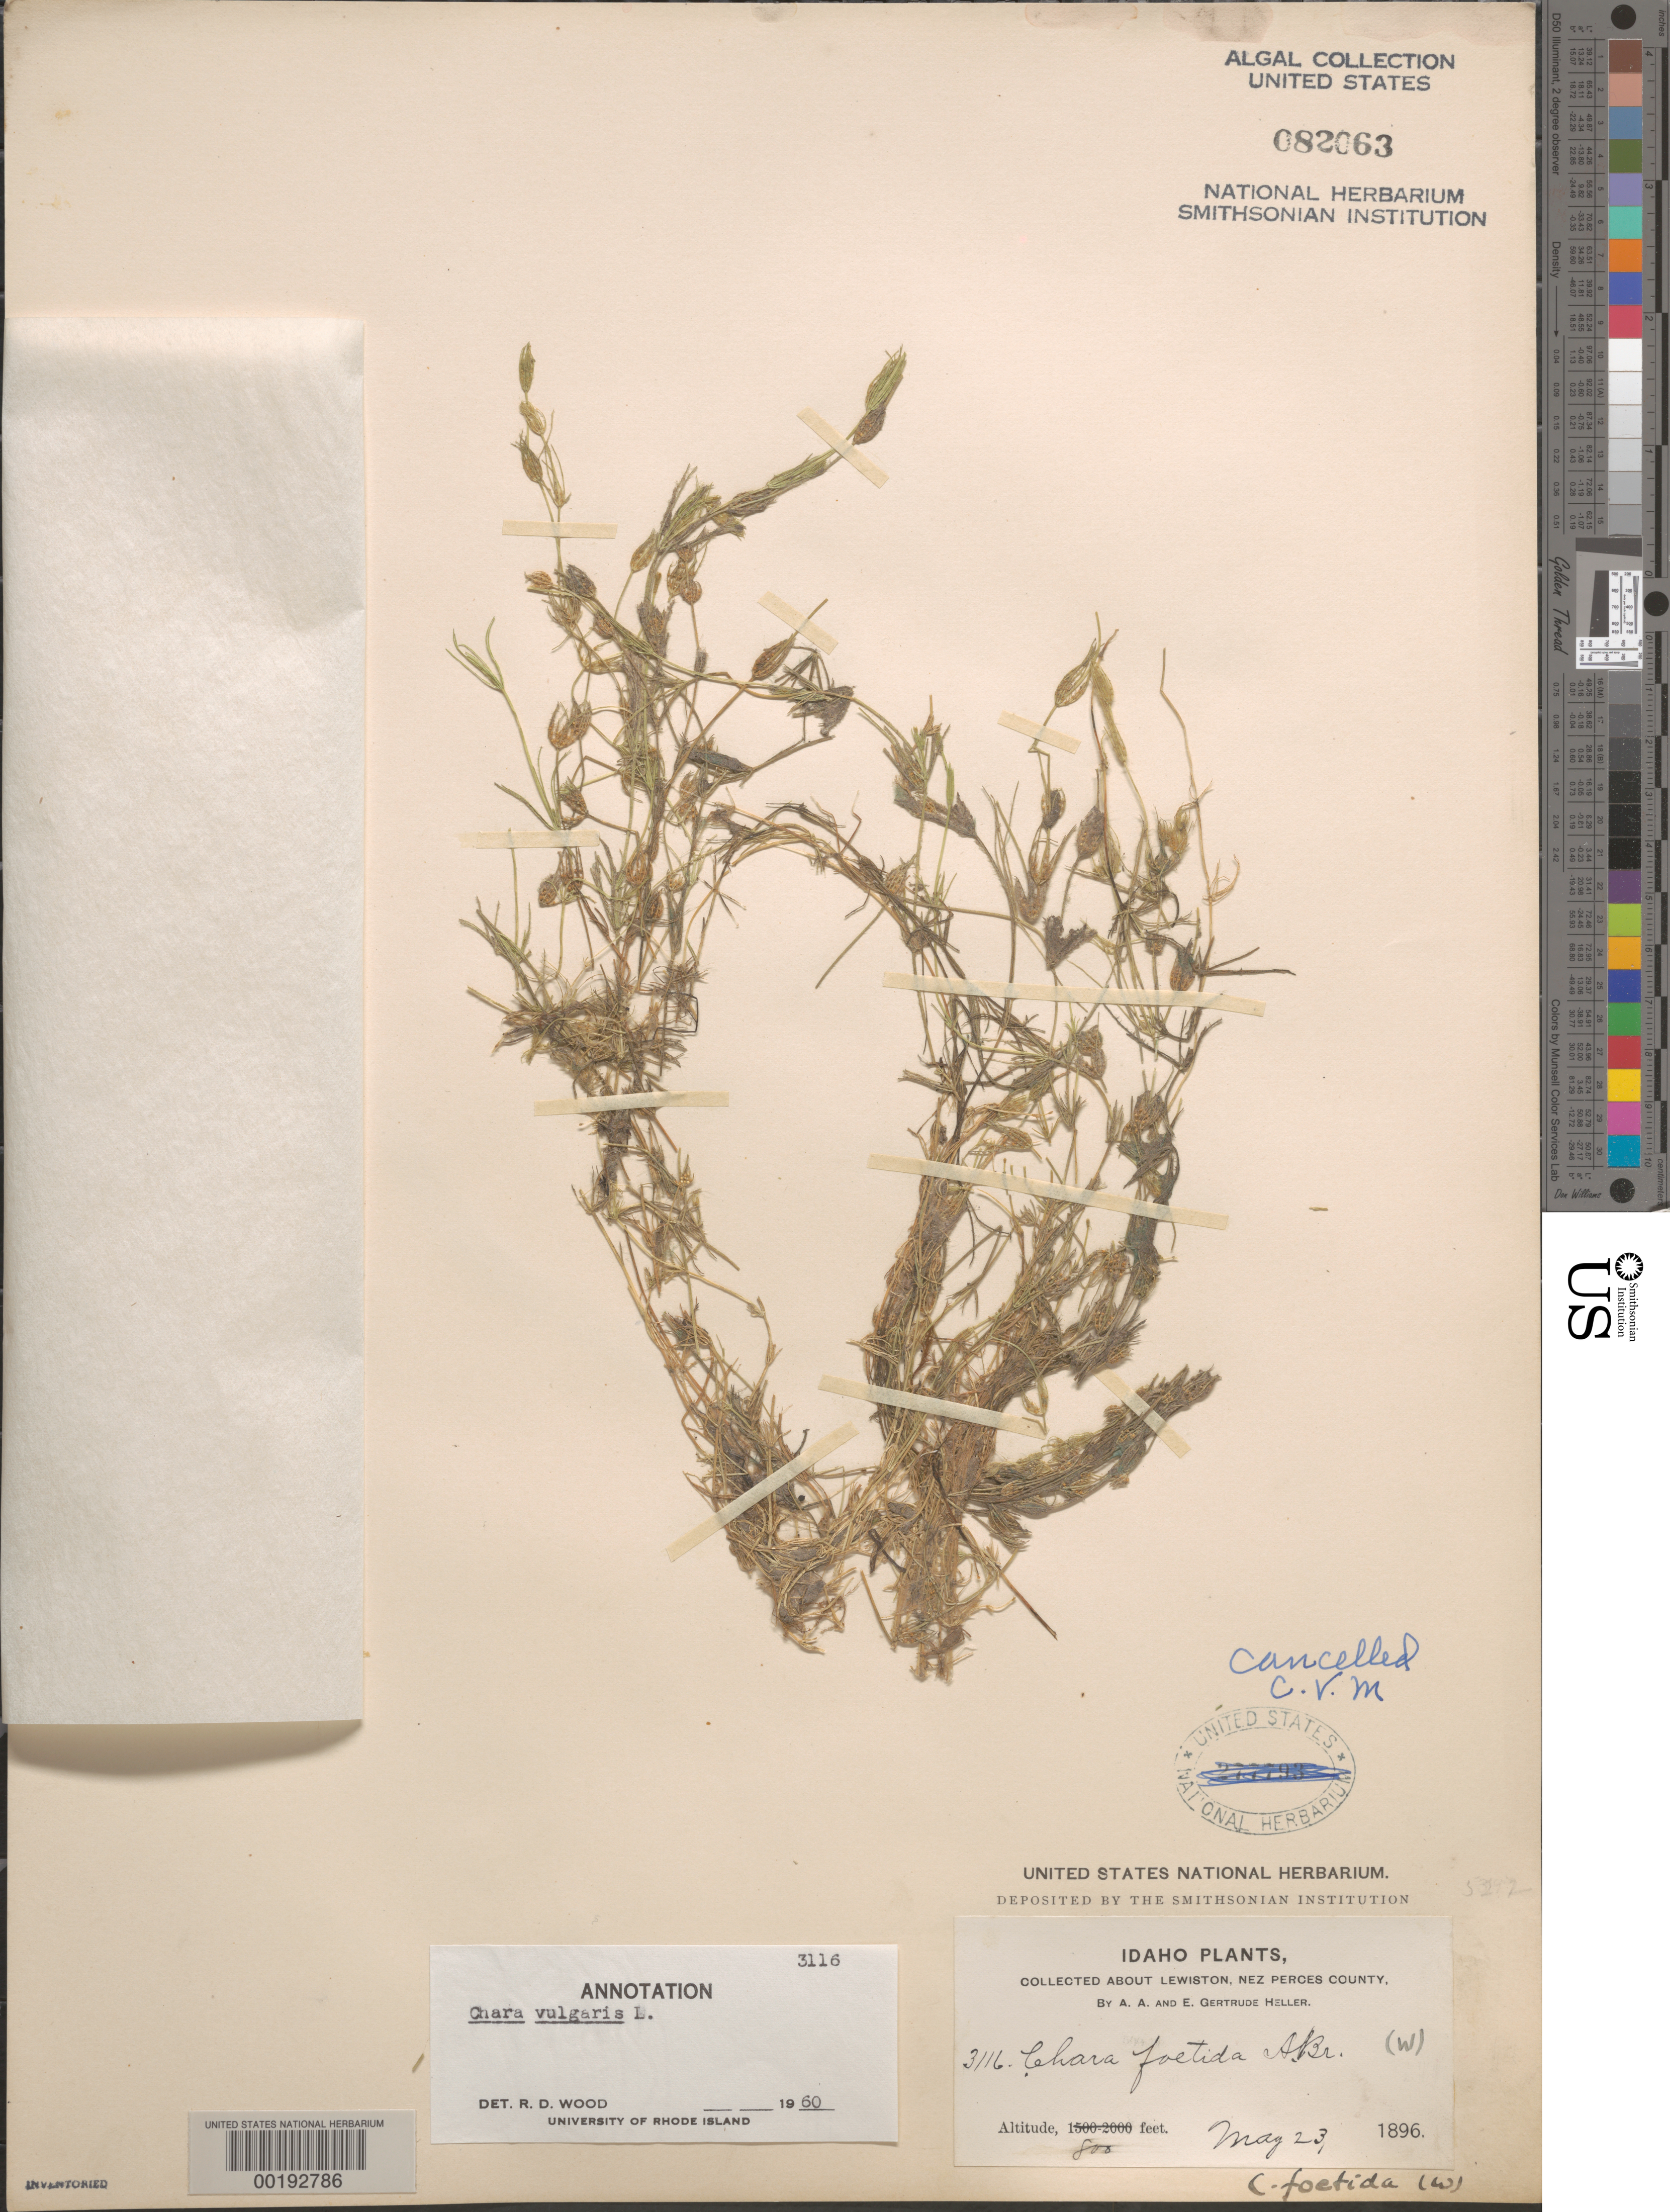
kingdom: Plantae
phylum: Charophyta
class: Charophyceae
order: Charales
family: Characeae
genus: Chara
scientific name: Chara vulgaris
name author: L.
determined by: Wood, R. D.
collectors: A. A. Heller & E. G. Heller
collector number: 3116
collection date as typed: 23 May 1896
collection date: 1896-05-23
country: United States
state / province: Idaho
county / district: Nez Perce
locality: Lewiston area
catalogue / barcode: US 82063